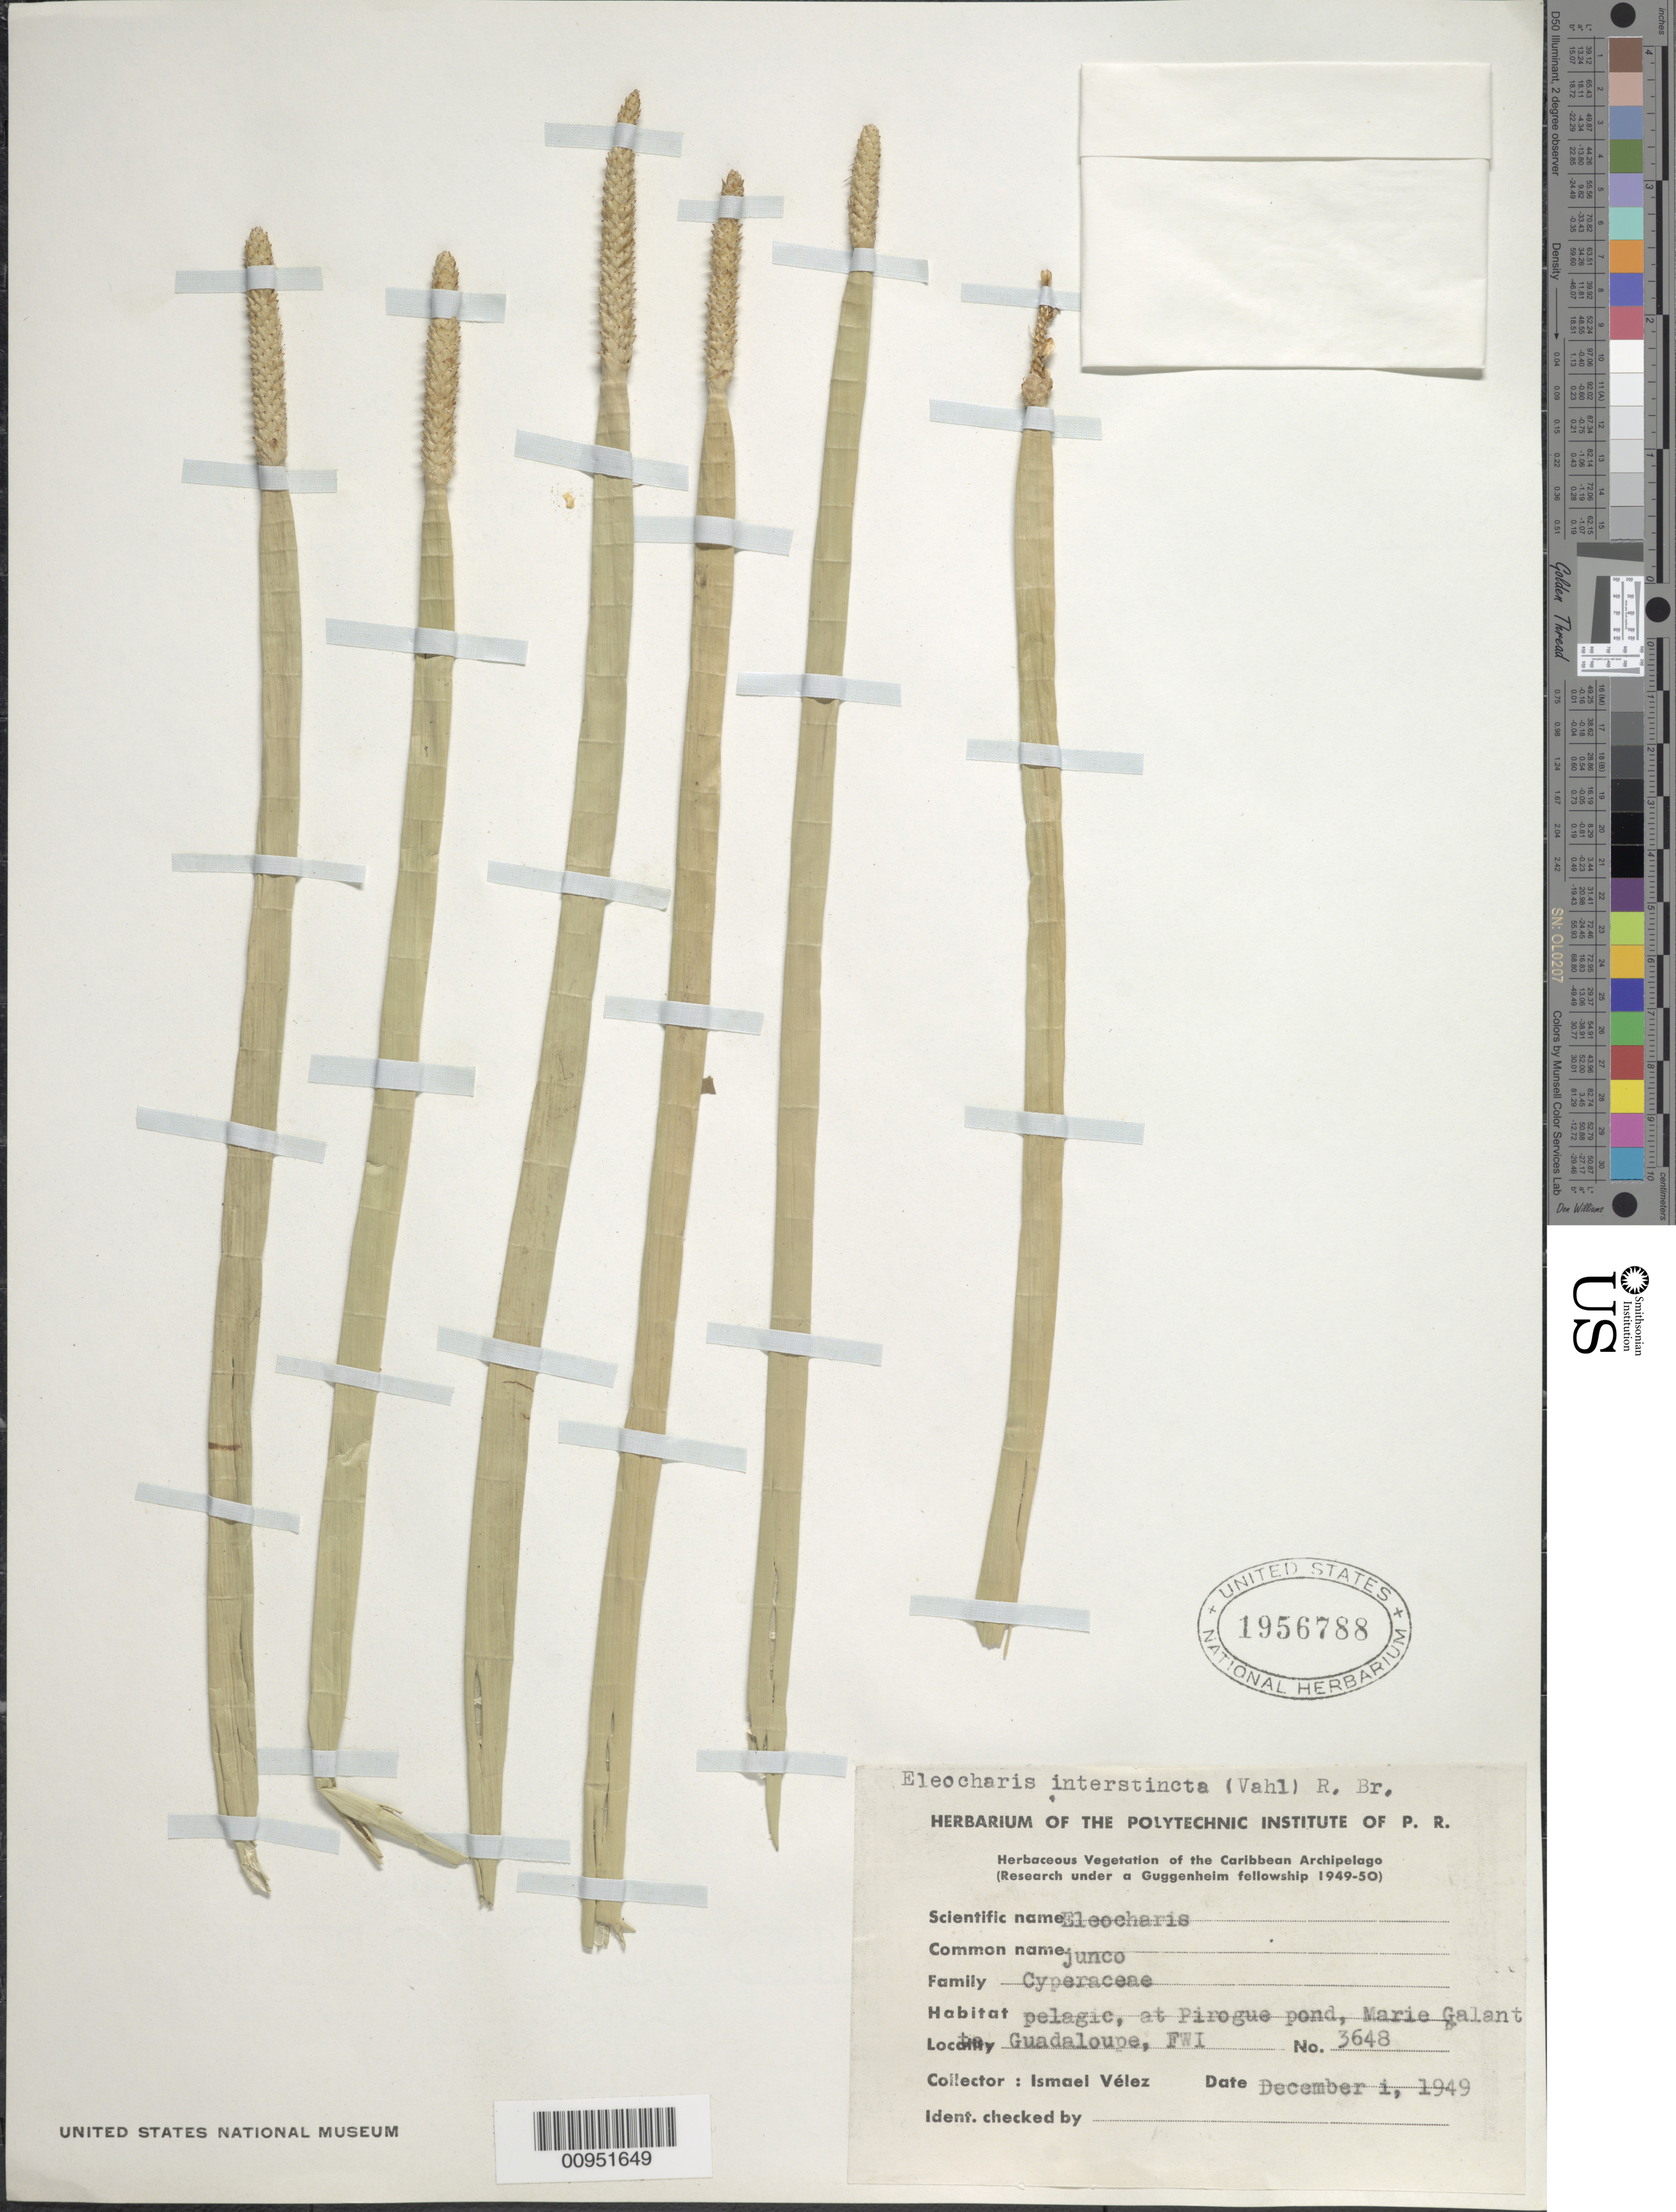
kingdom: Plantae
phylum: Tracheophyta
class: Liliopsida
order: Poales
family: Cyperaceae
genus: Eleocharis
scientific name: Eleocharis interstincta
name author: (Vahl) Roem. & Schult.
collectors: I. Velez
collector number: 3648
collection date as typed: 01 Dec 1949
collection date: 1949-12-01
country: Guadeloupe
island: Marie Galante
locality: At Pirogue Pond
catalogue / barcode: US 1956788